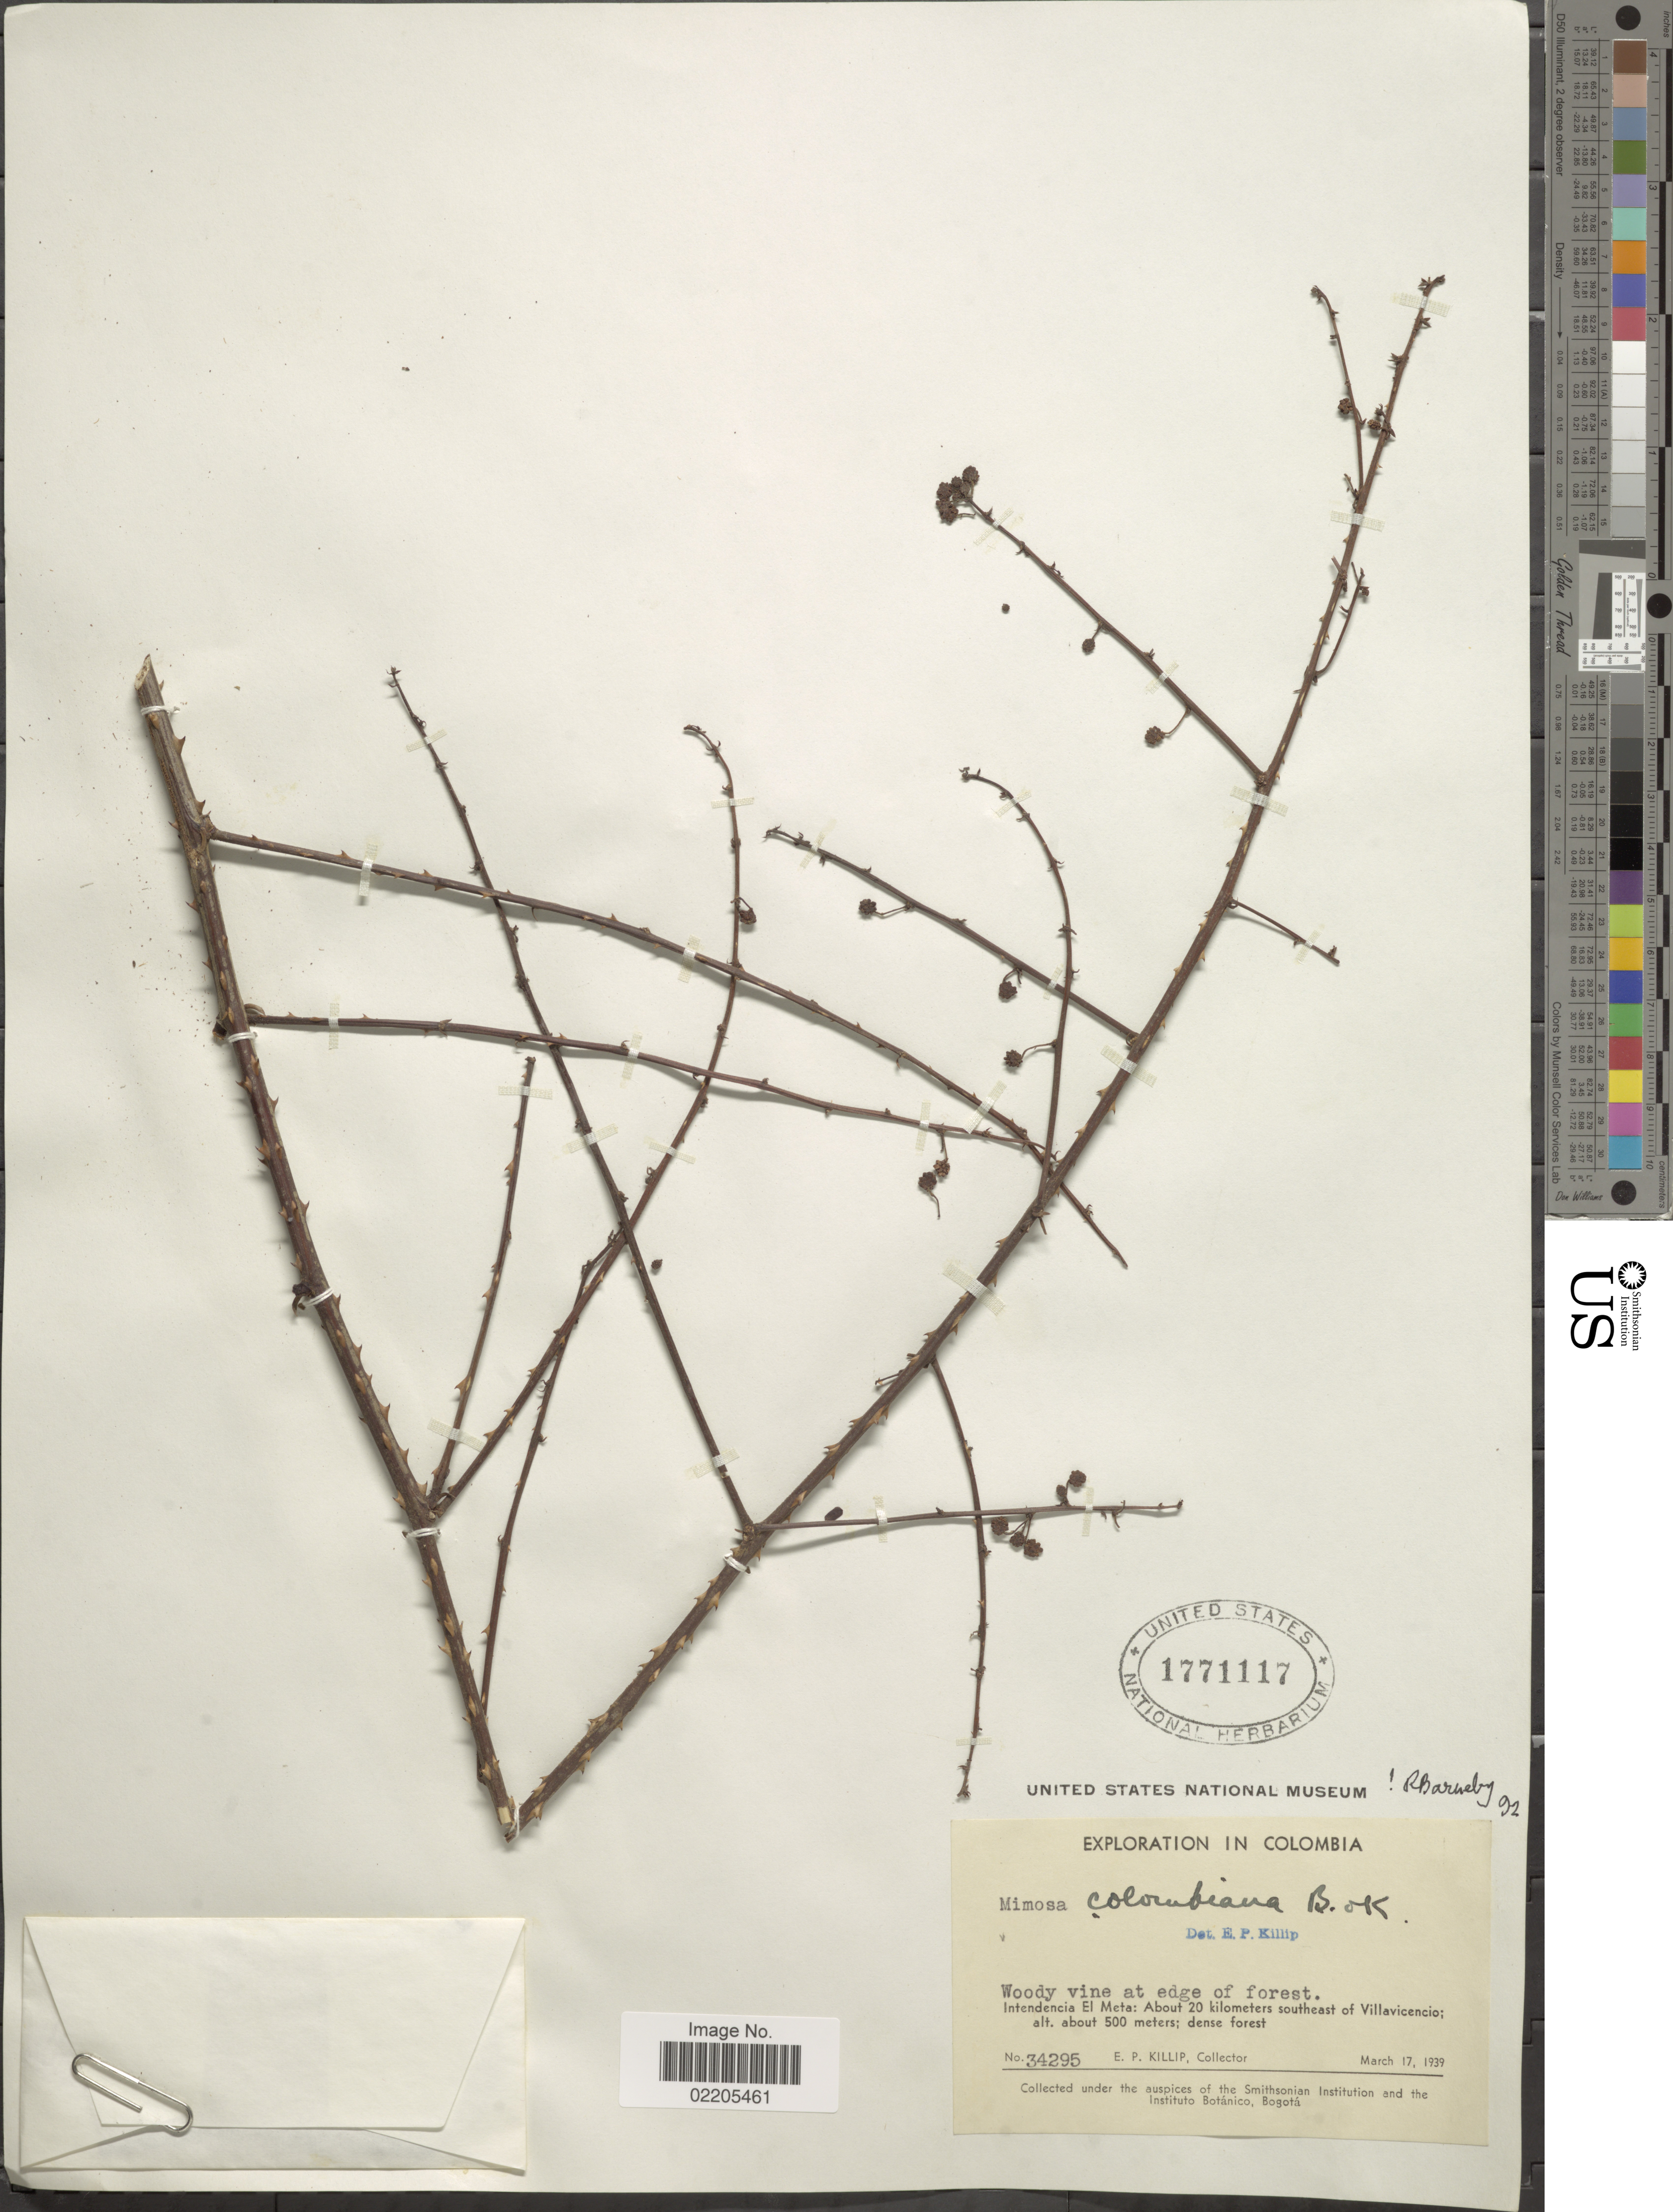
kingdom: Plantae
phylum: Tracheophyta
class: Magnoliopsida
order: Fabales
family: Fabaceae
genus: Mimosa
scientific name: Mimosa colombiana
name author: Britton & Killip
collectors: E. P. Killip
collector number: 34295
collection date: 1939-03-17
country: Colombia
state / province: Meta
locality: Intendencia El Meta: About 20 kilometers southeast of Villavicencio.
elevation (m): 500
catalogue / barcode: US 1771117